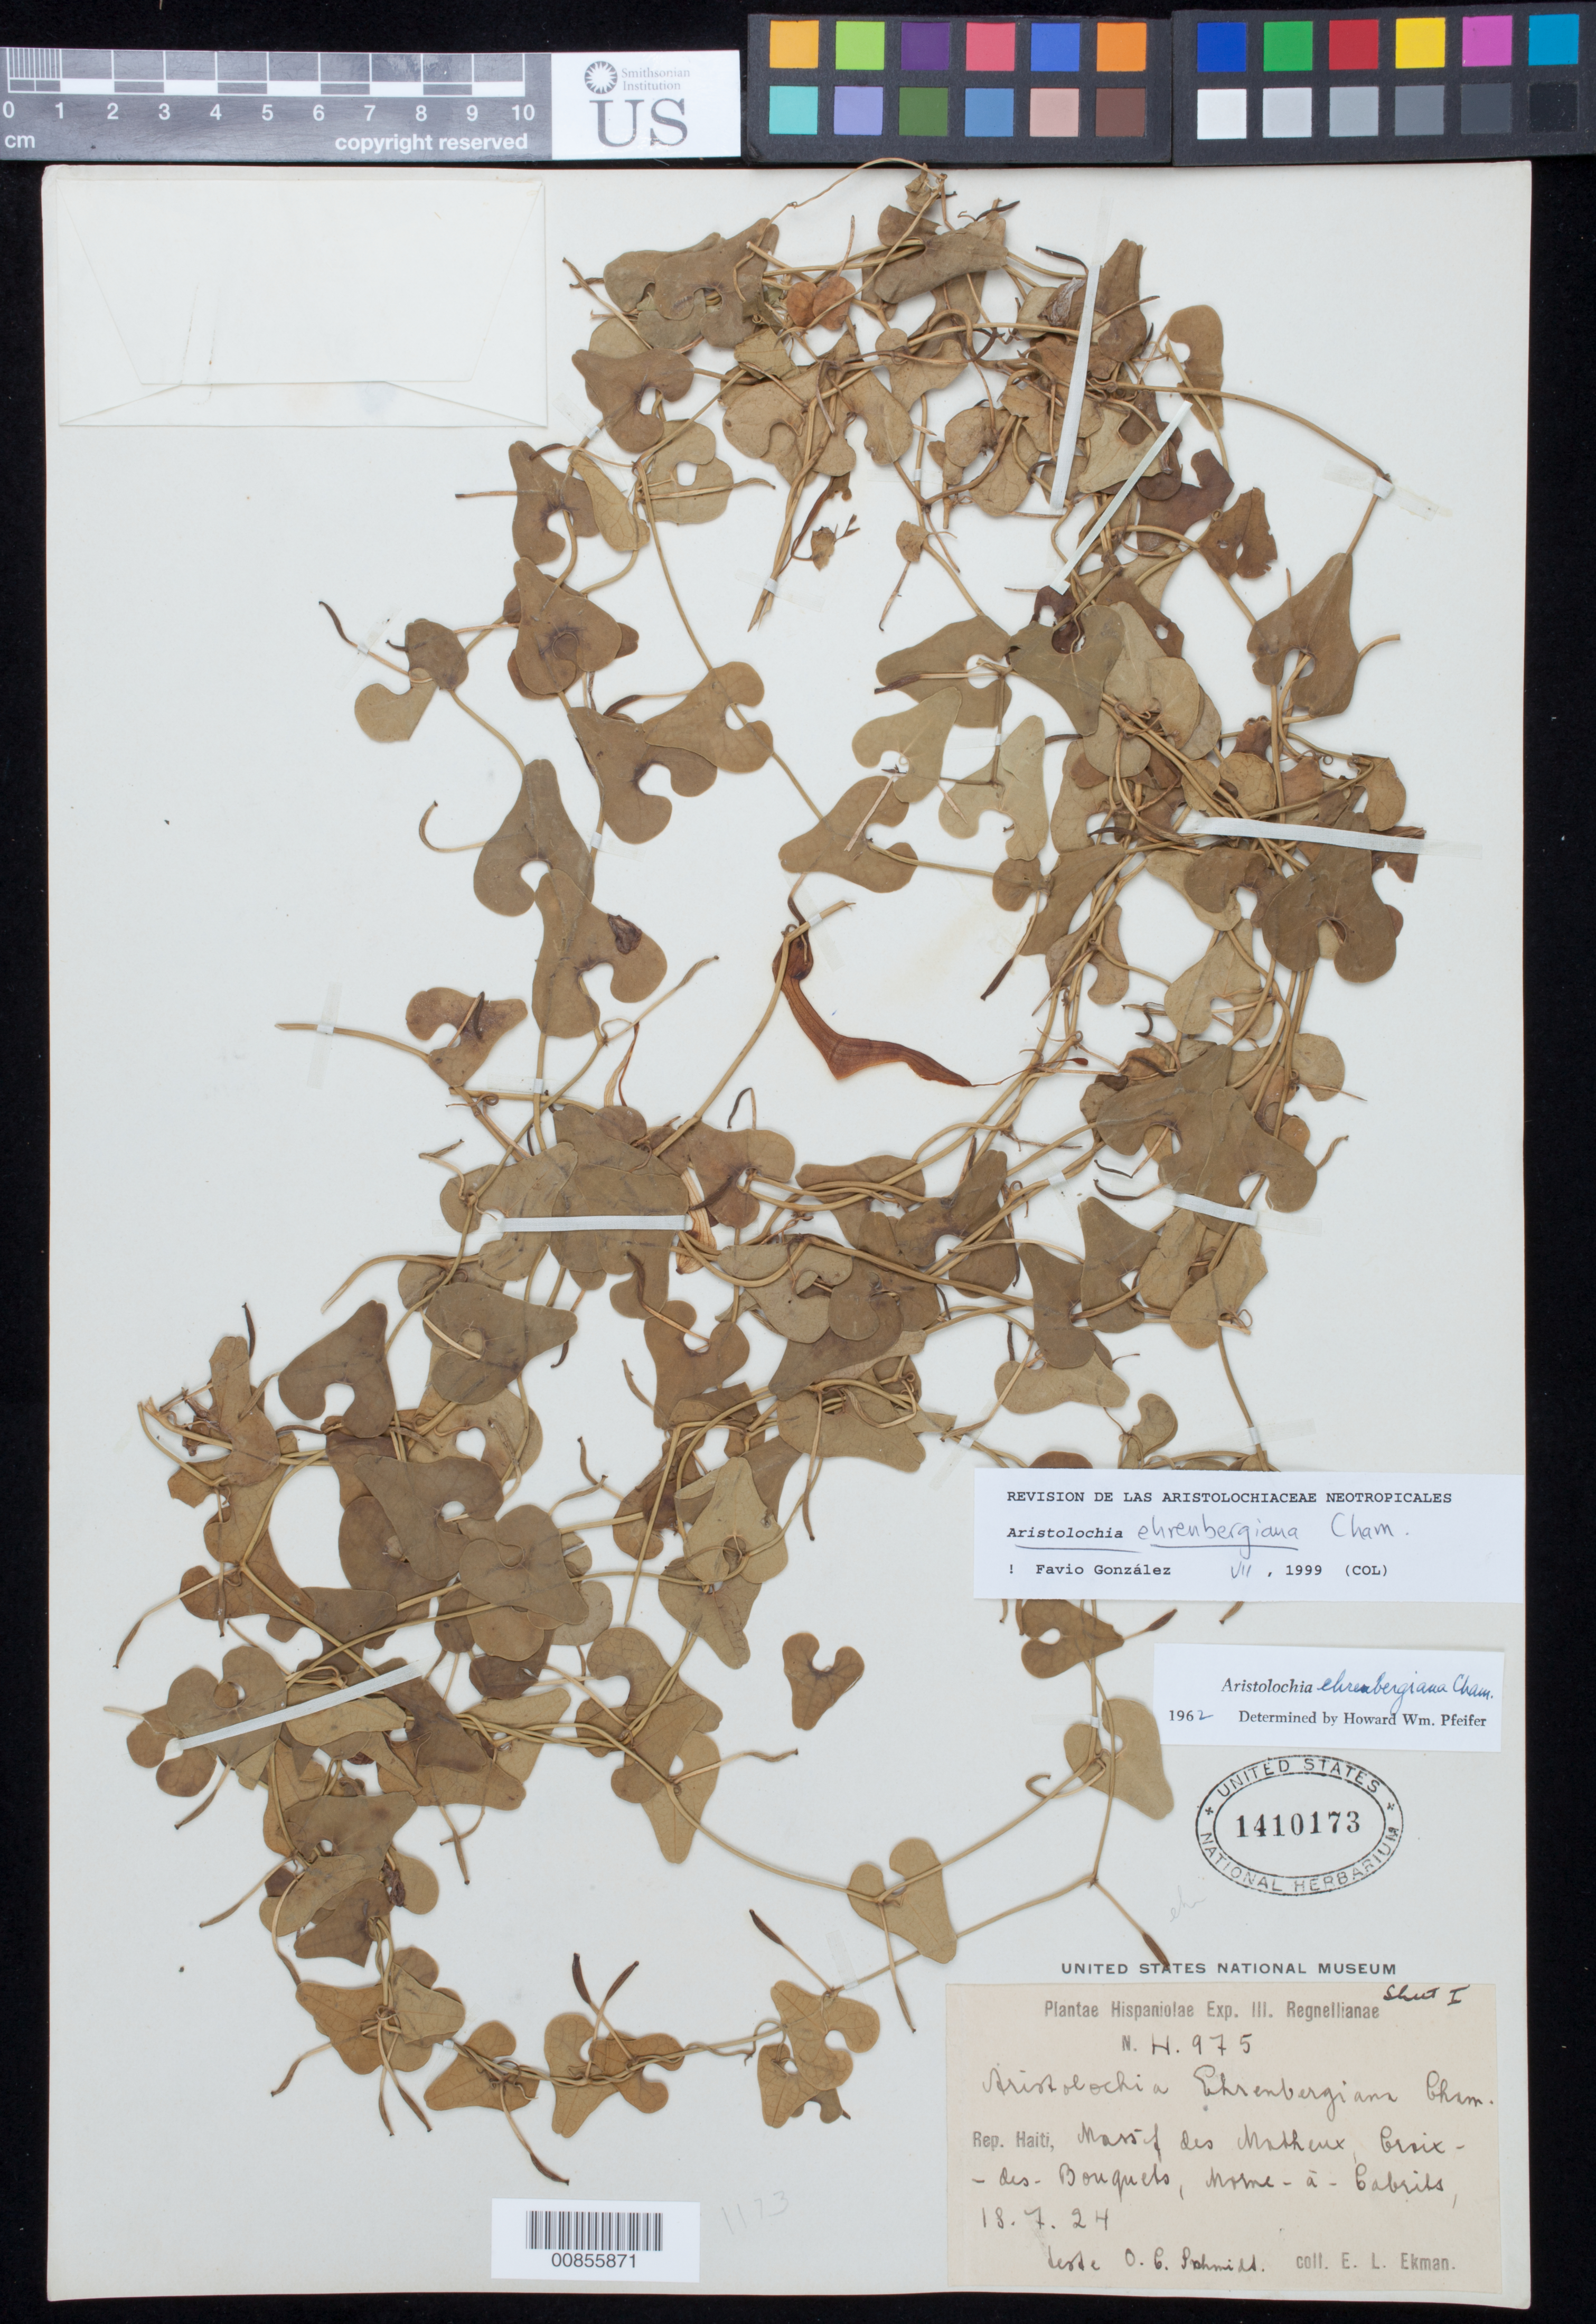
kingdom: Plantae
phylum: Tracheophyta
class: Magnoliopsida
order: Piperales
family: Aristolochiaceae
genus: Aristolochia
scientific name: Aristolochia ehrenbergiana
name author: Cham.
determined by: González, F., (COL), Universidad Nacional de Colombia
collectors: E. L. Ekman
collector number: H 975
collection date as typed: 18 Jul 1924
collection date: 1924-07-18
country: Haiti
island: Hispaniola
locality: Massif des Matheux, Croix des Bouquets, Morne à Cabrits.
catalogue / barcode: US 1410173